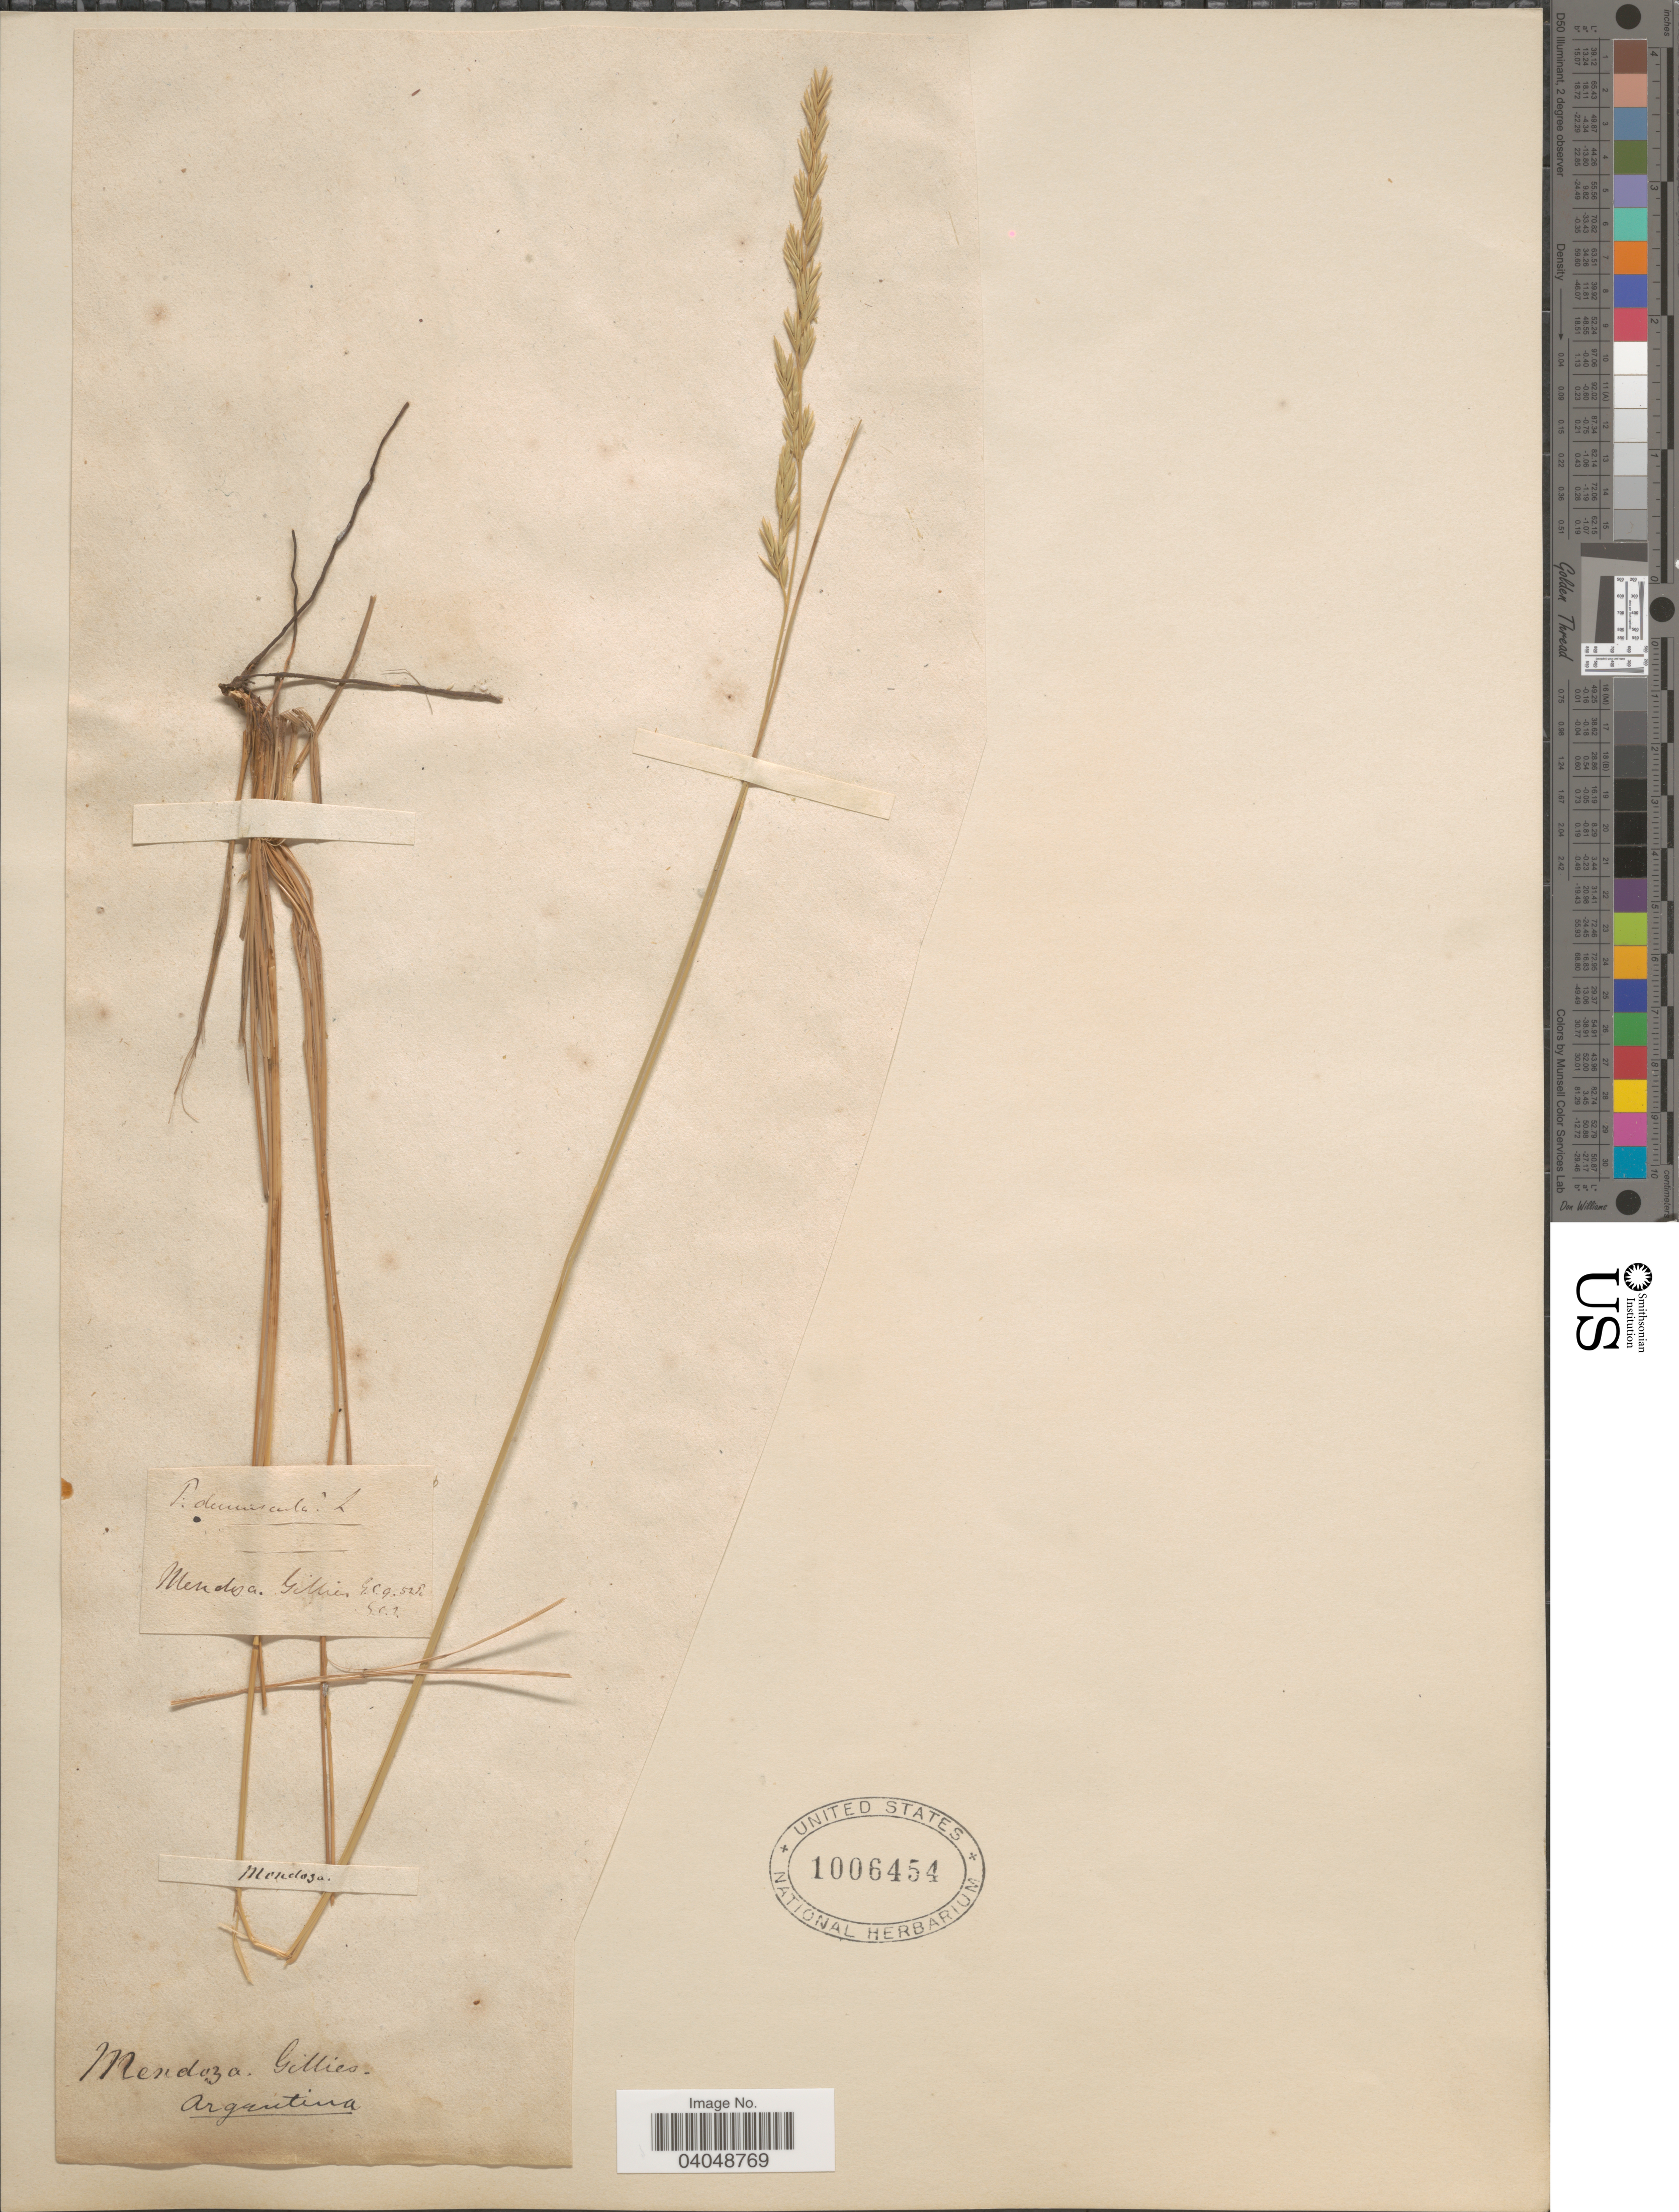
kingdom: Plantae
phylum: Tracheophyta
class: Liliopsida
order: Poales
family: Poaceae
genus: Festuca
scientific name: Festuca sp.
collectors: J. Gillies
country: Argentina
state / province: Mendoza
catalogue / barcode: US 1006454